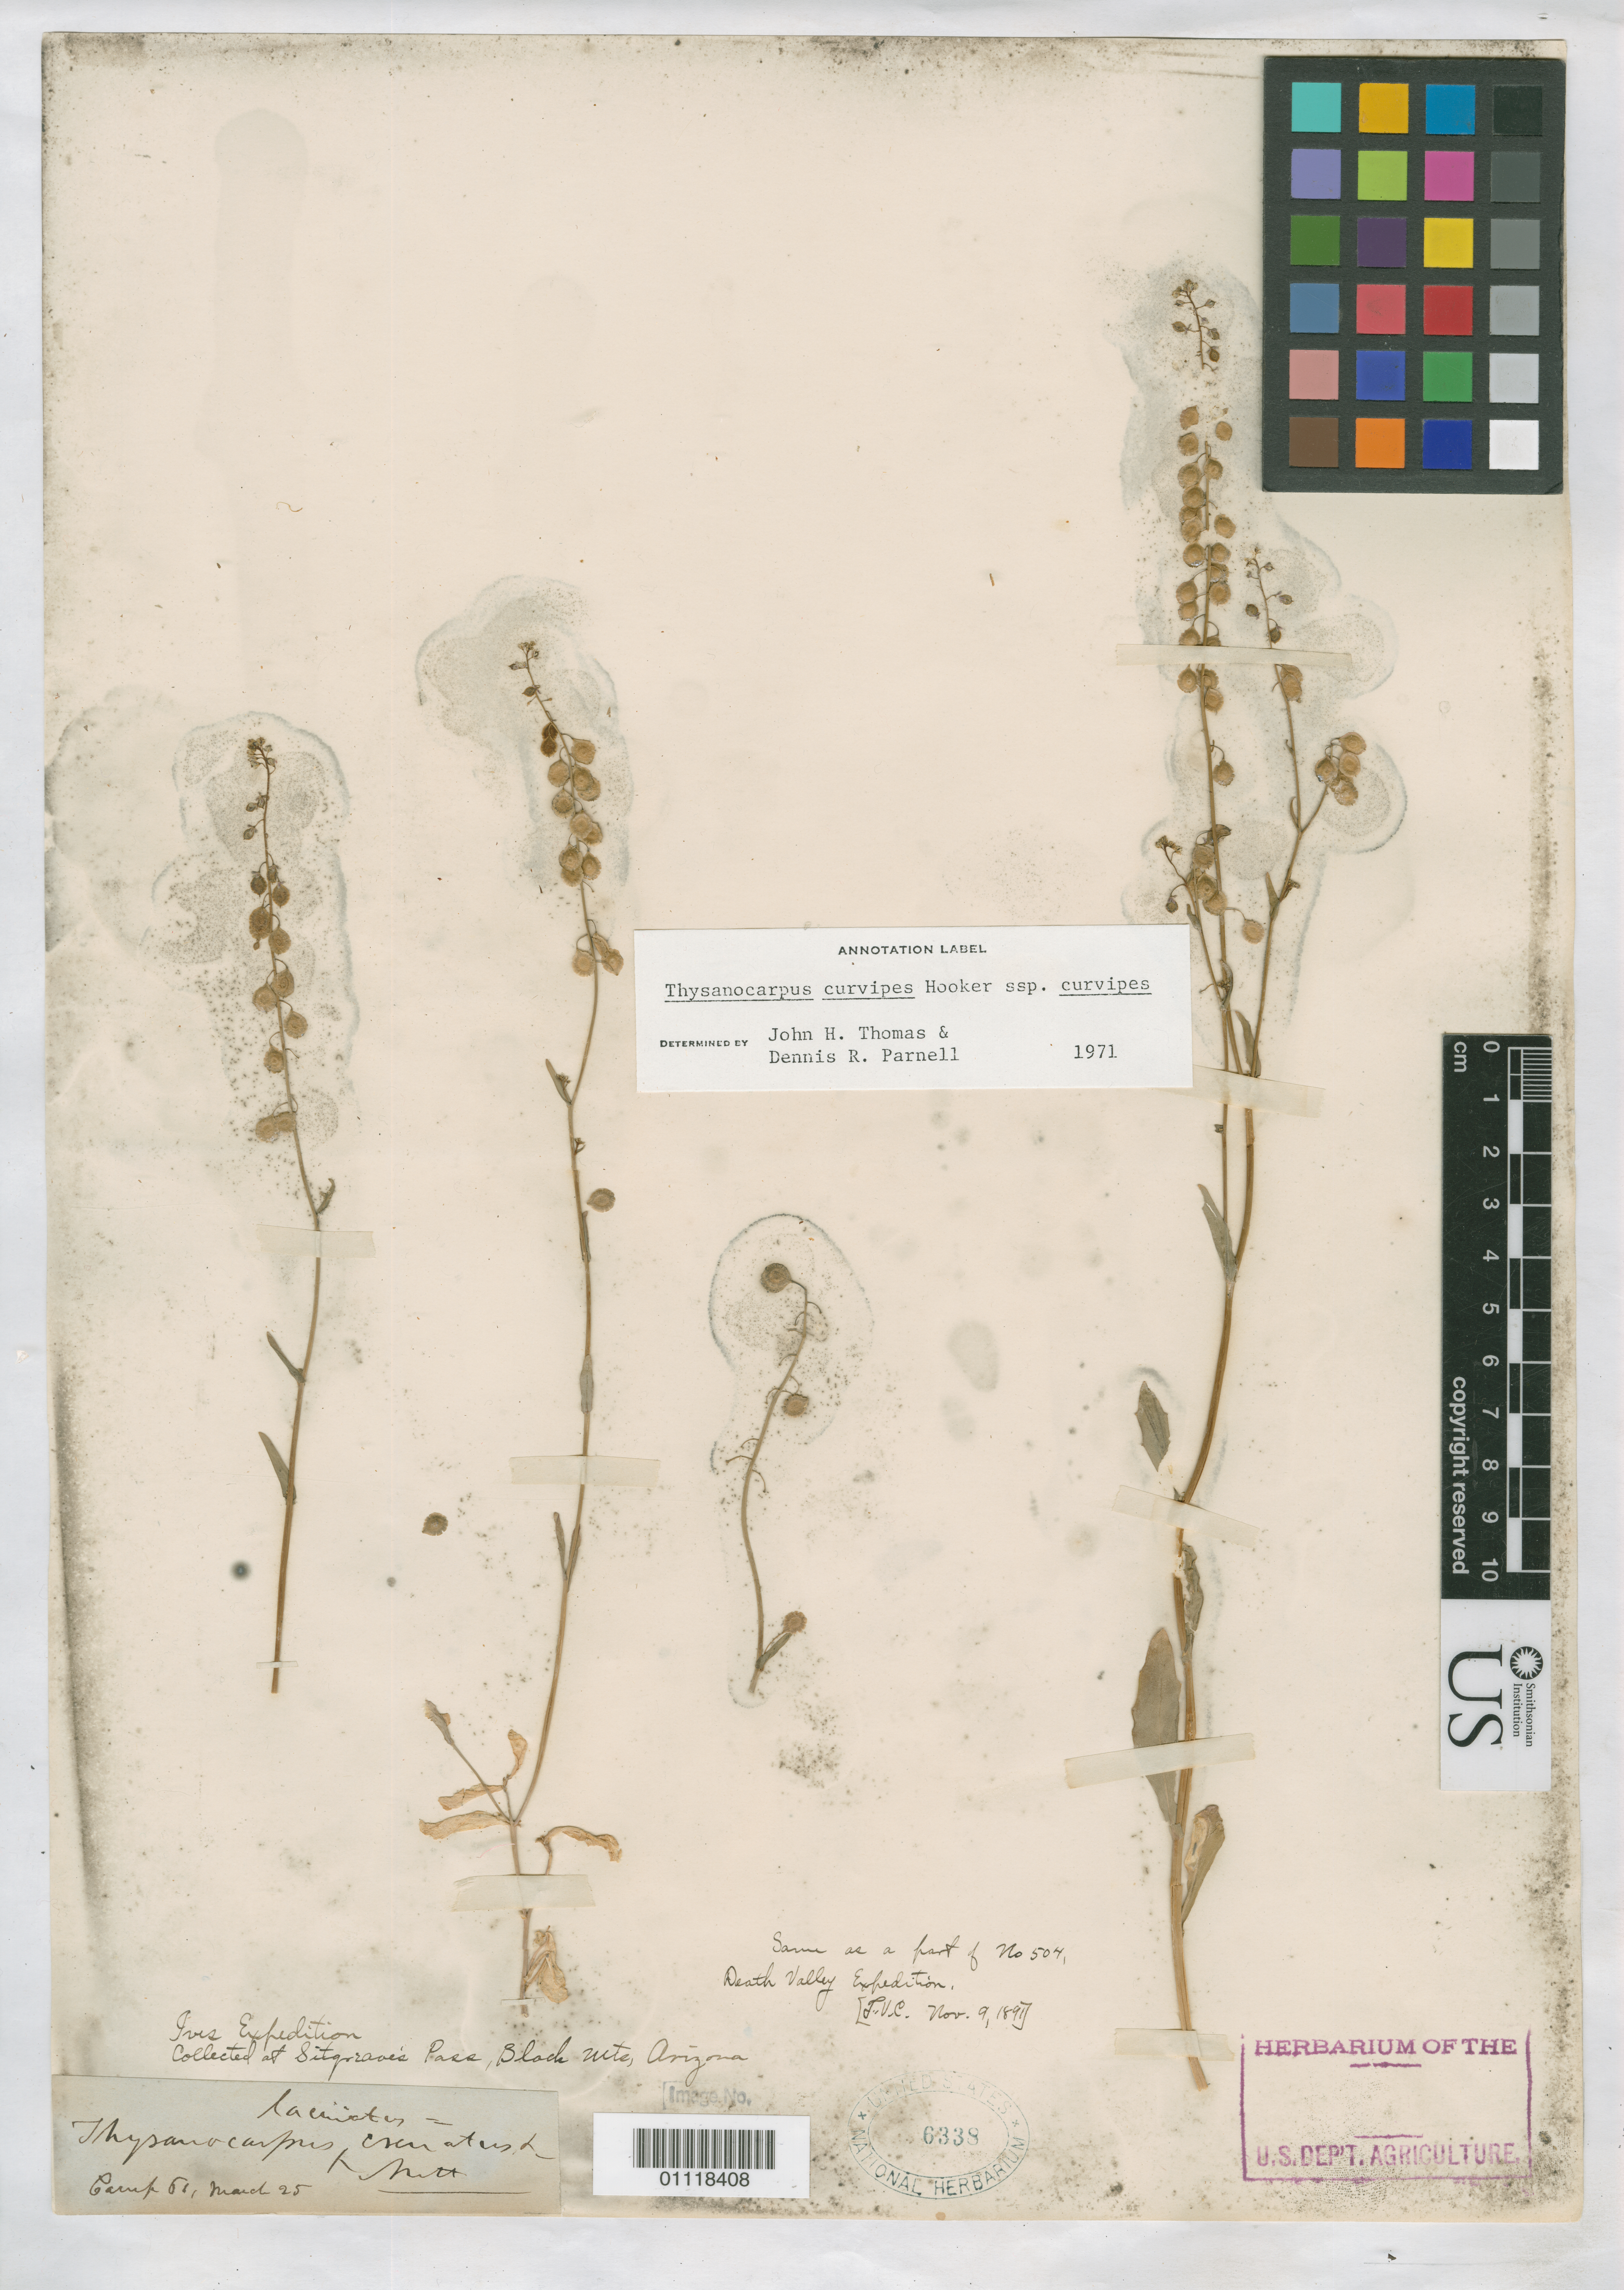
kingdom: Plantae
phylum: Tracheophyta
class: Magnoliopsida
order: Brassicales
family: Brassicaceae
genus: Thysanocarpus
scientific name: Thysanocarpus curvipes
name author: Hook.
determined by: Thomas, J. H.; Parnell, D. R.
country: United States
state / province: Arizona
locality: Sitgreaves Pass, Blach Mts..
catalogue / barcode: US 6338